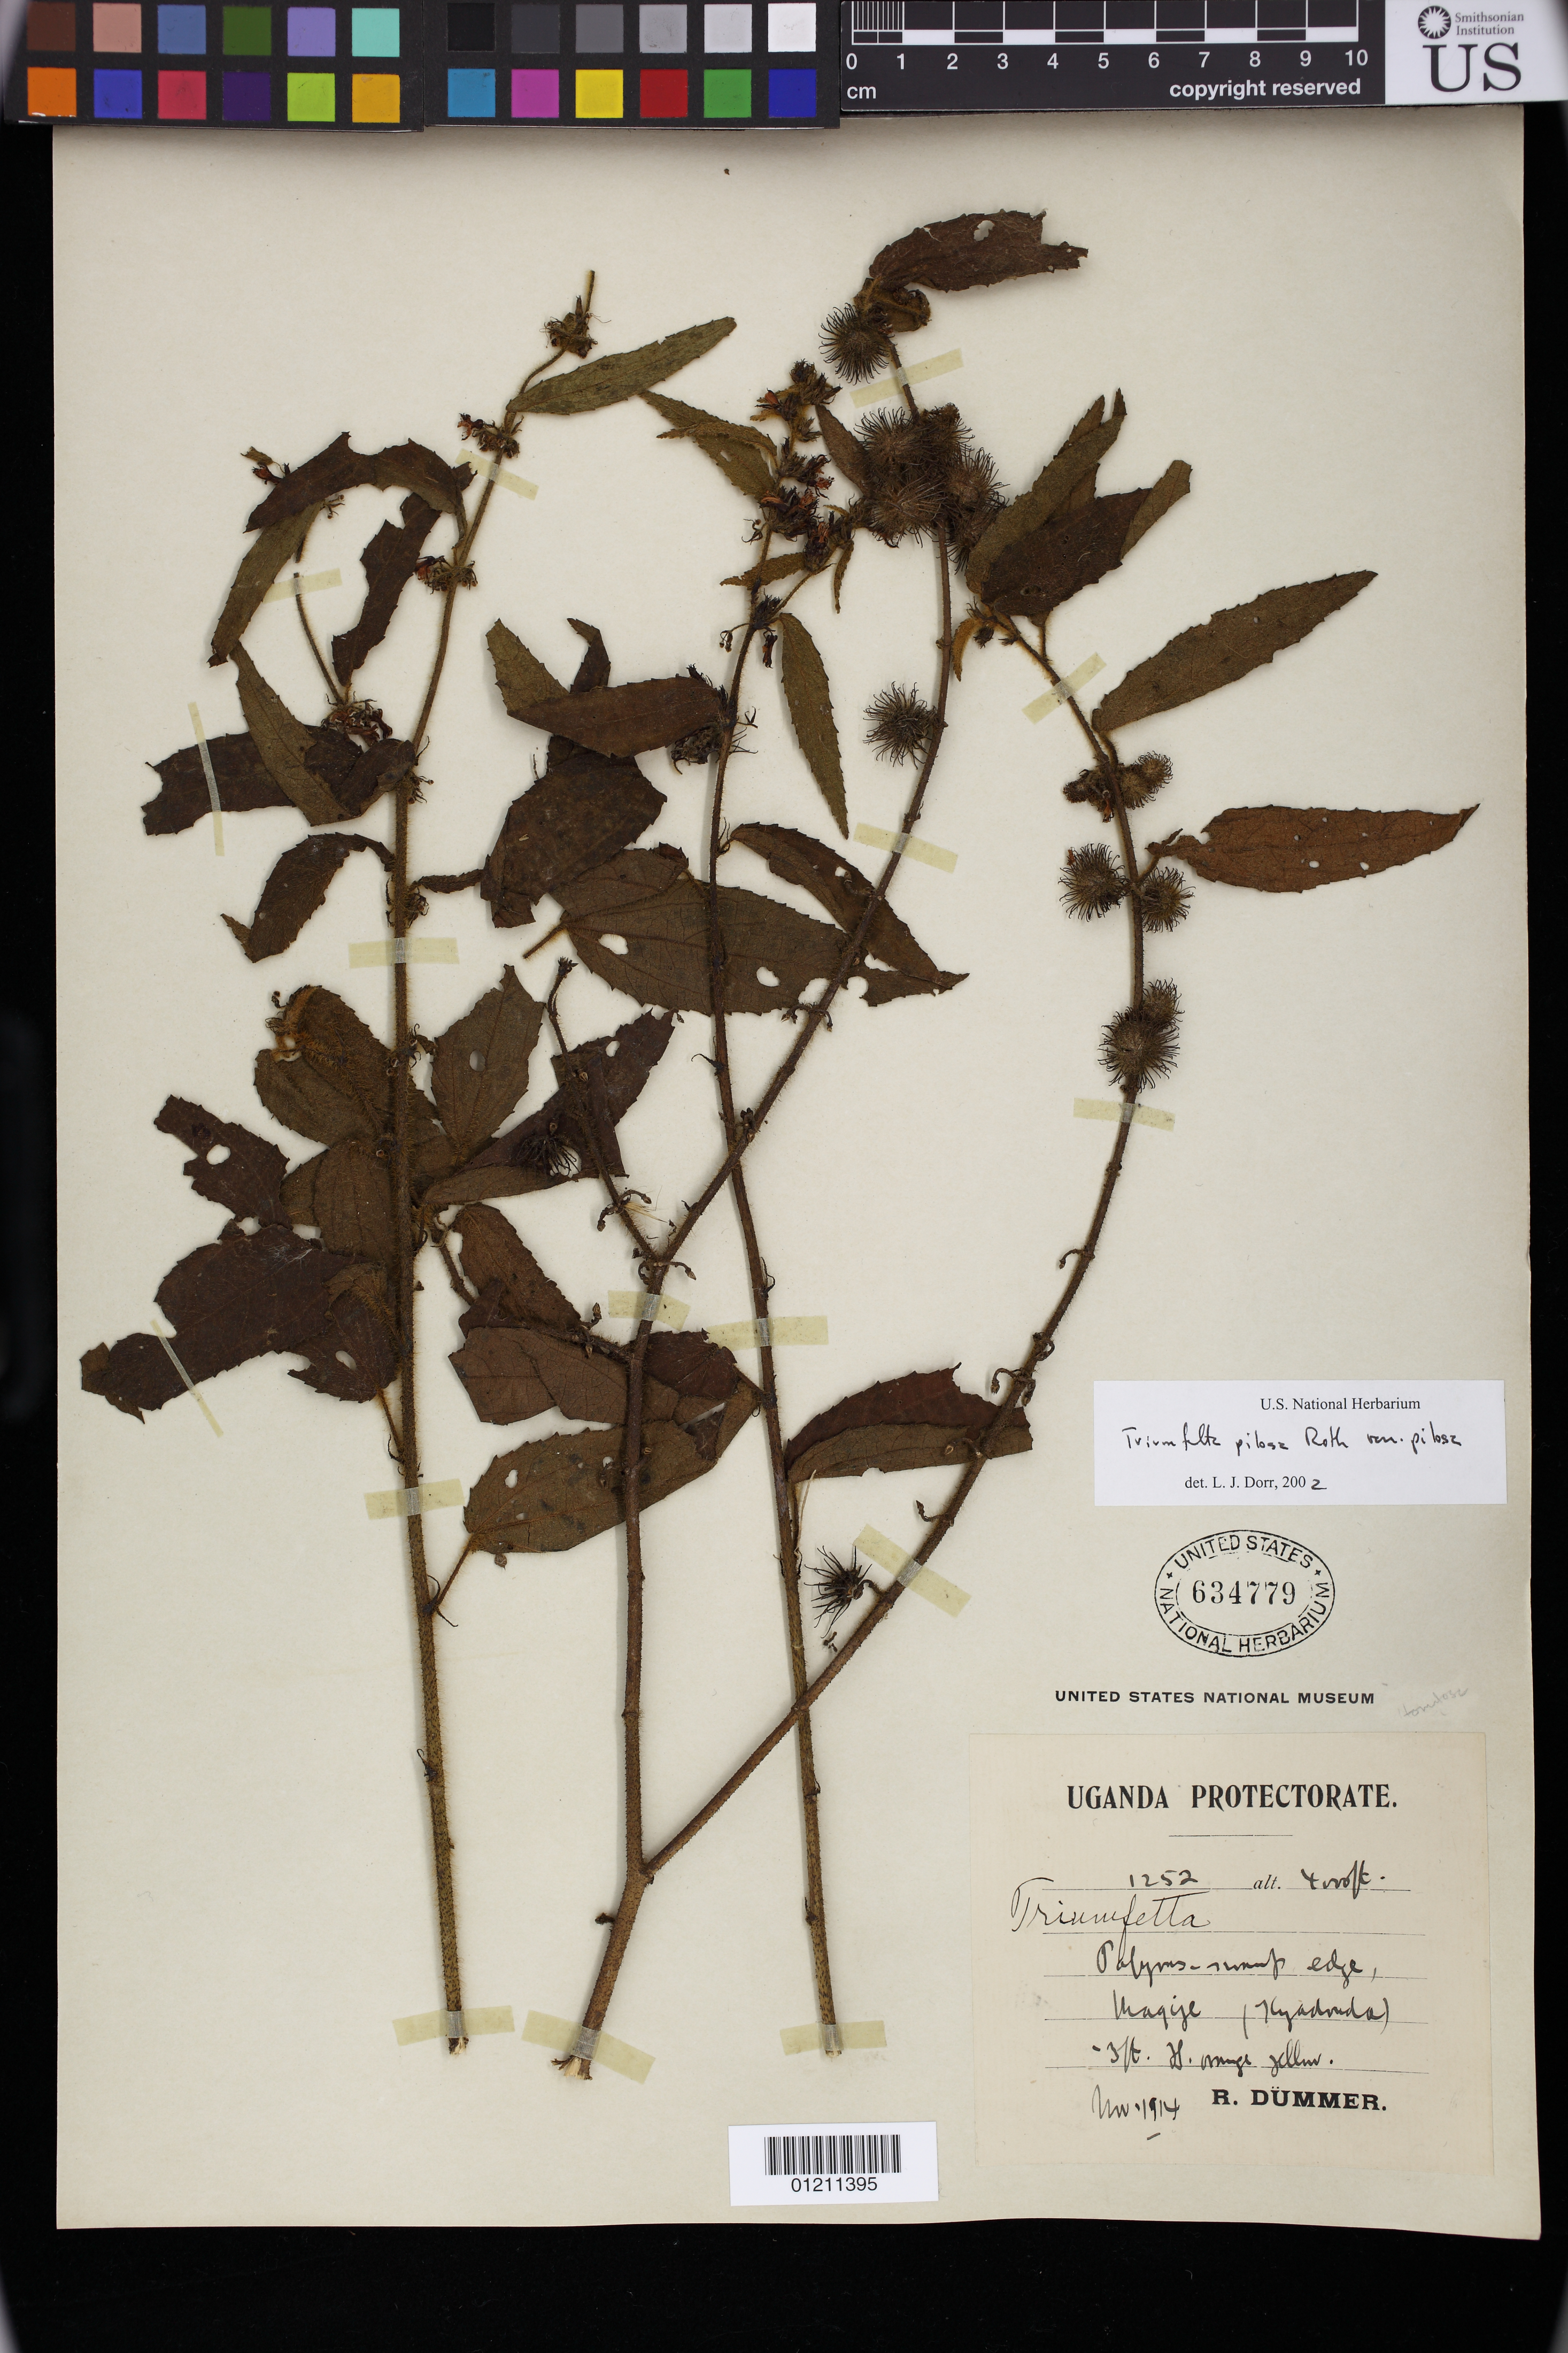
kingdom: Plantae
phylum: Tracheophyta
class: Magnoliopsida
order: Malvales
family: Malvaceae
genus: Triumfetta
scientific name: Triumfetta pilosa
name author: Roth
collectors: R. A. Dümmer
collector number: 1252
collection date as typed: Nov 1914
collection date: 1914-11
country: Uganda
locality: Magije (Thyadonda)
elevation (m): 1219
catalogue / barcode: US 634779